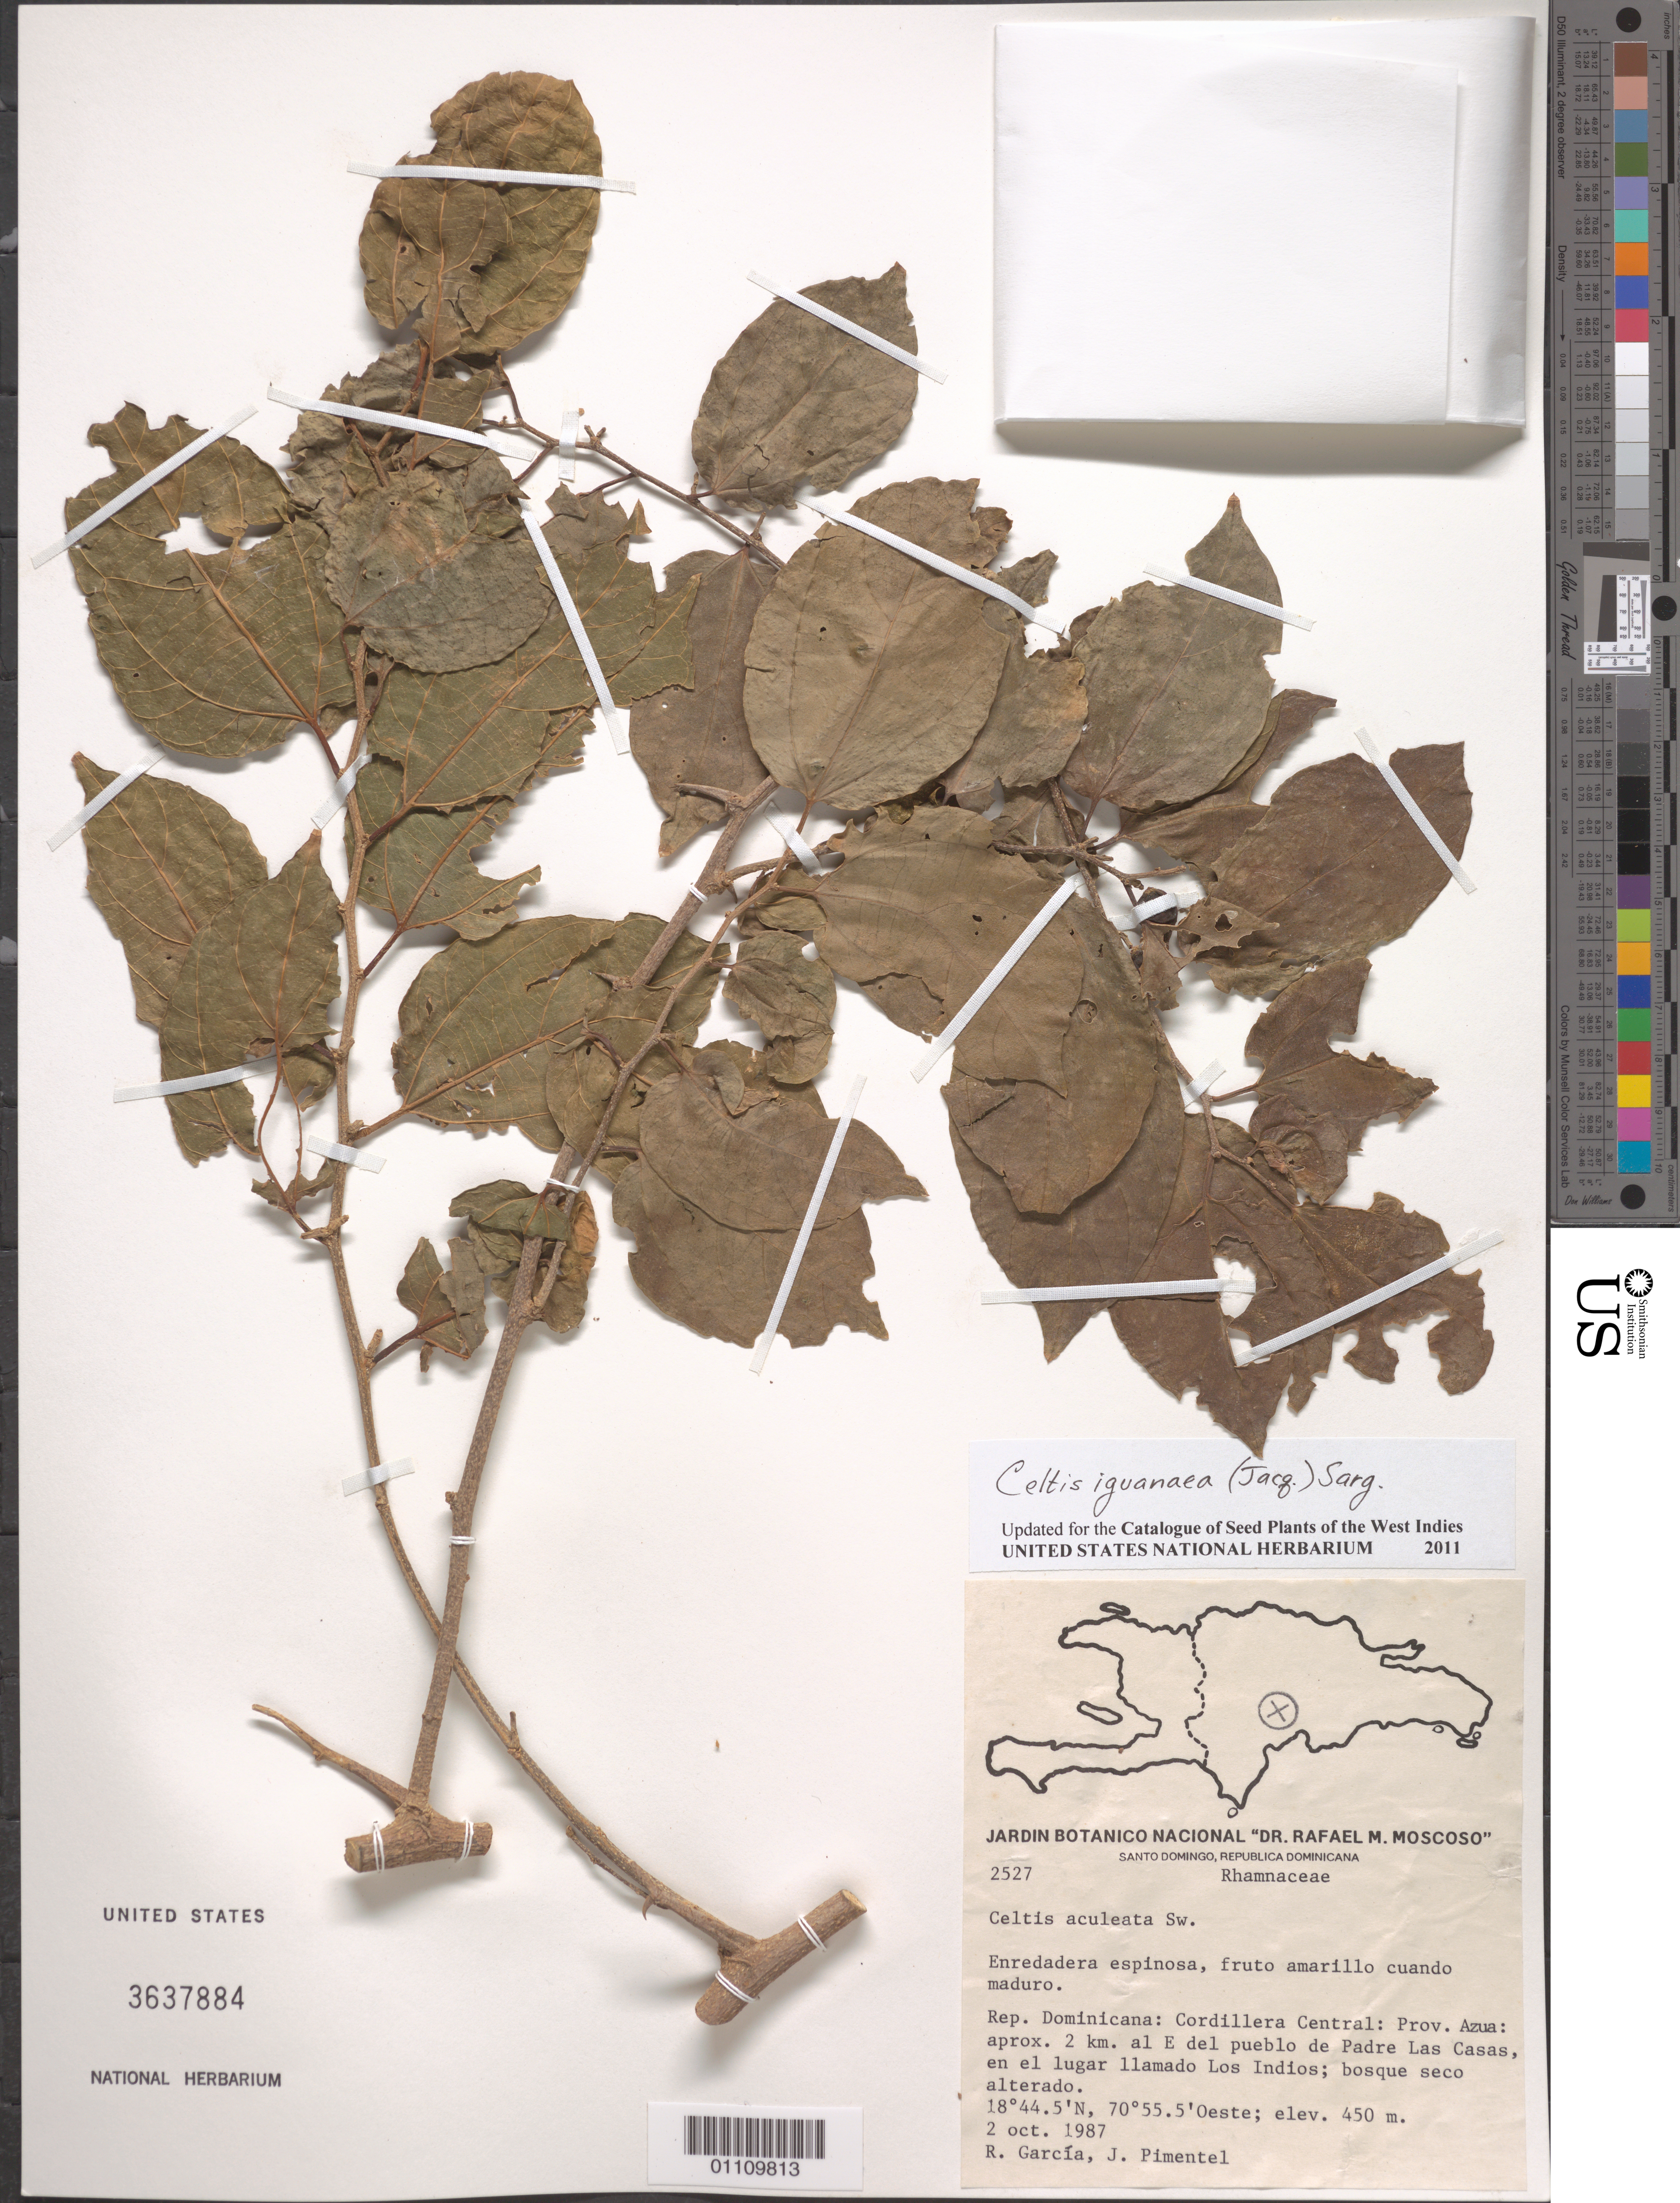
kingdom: Plantae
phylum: Tracheophyta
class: Magnoliopsida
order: Rosales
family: Cannabaceae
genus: Celtis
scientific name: Celtis iguanaea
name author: (Jacq.) Sarg.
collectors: R. G. García & J. Pimentel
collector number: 2527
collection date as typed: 02 Oct 1987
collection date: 1987-10-02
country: Dominican Republic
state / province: Azua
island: Hispaniola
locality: Pueblo de Padre Las Casas, aprox. 2 km al E; en el lugar llamado Los Indios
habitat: Bosque seco alterado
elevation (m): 450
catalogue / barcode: US 3637884